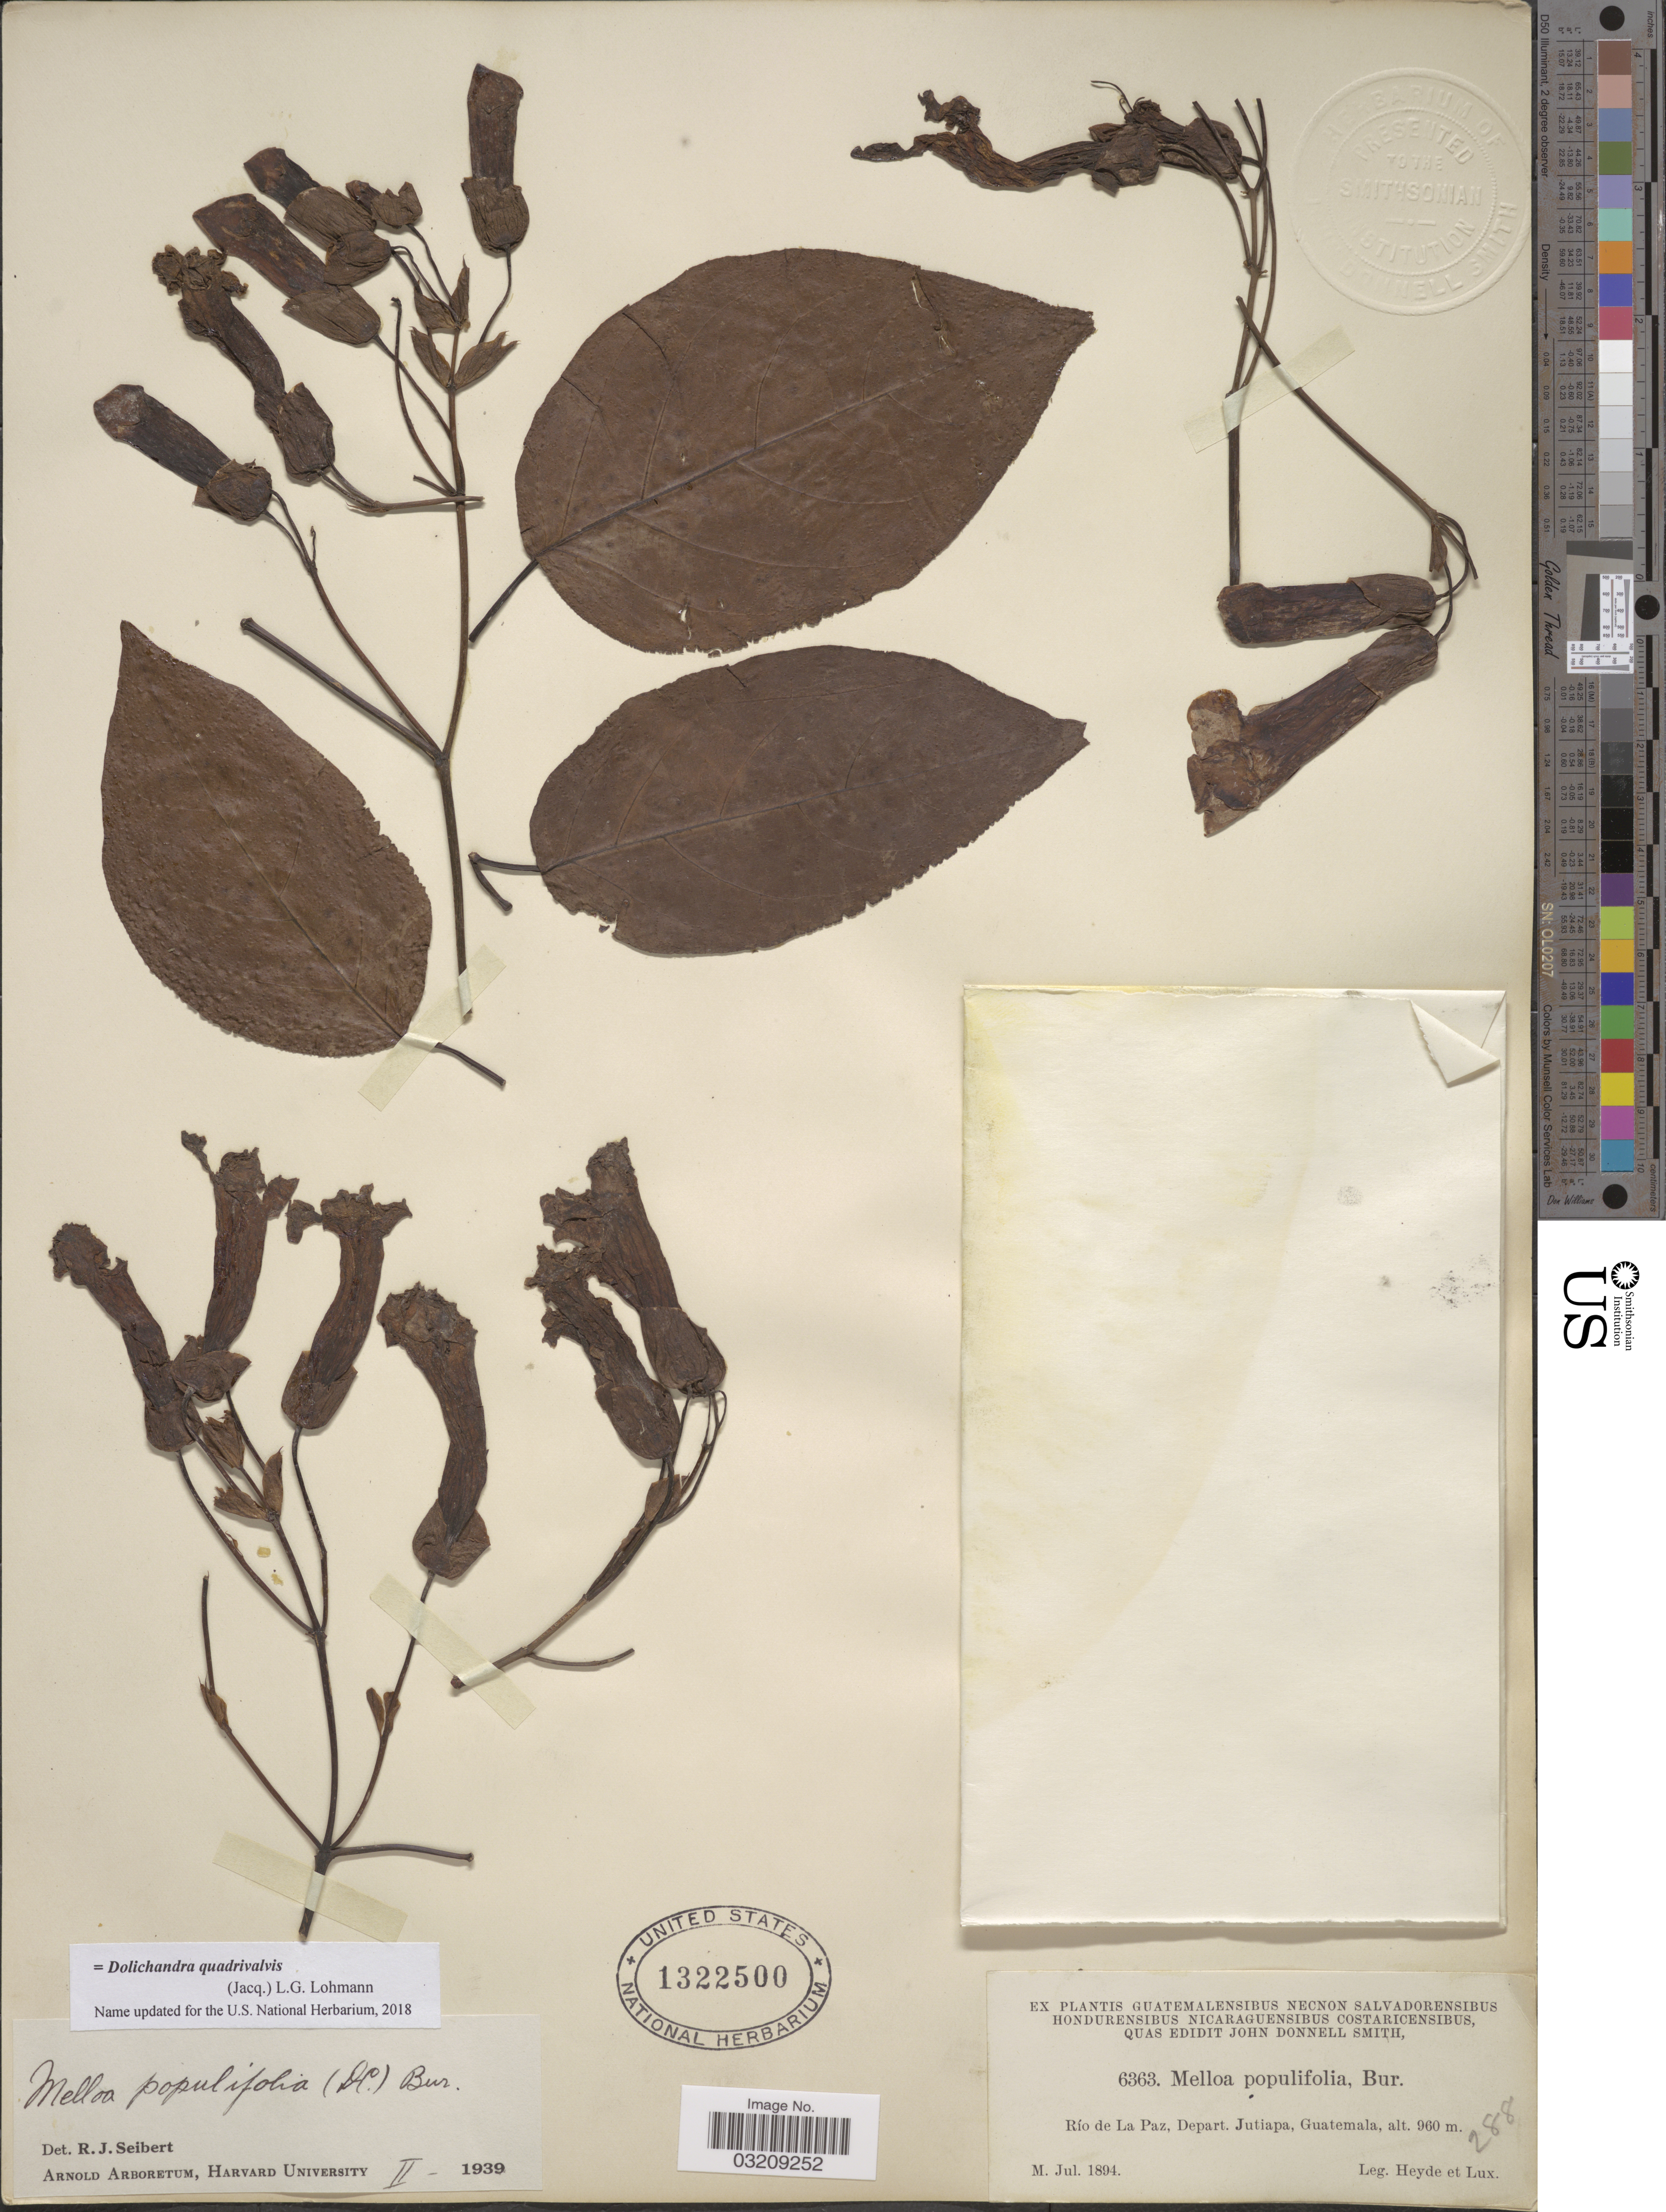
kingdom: Plantae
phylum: Tracheophyta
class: Magnoliopsida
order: Lamiales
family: Bignoniaceae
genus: Dolichandra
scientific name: Dolichandra quadrivalvis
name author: (Jacq.) L.G. Lohmann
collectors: Heyde & Lux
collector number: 6363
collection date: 1894-07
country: Guatemala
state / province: Jutiapa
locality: Río de La Paz, Depart. Jutiapa.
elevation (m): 960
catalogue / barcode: US 1322500